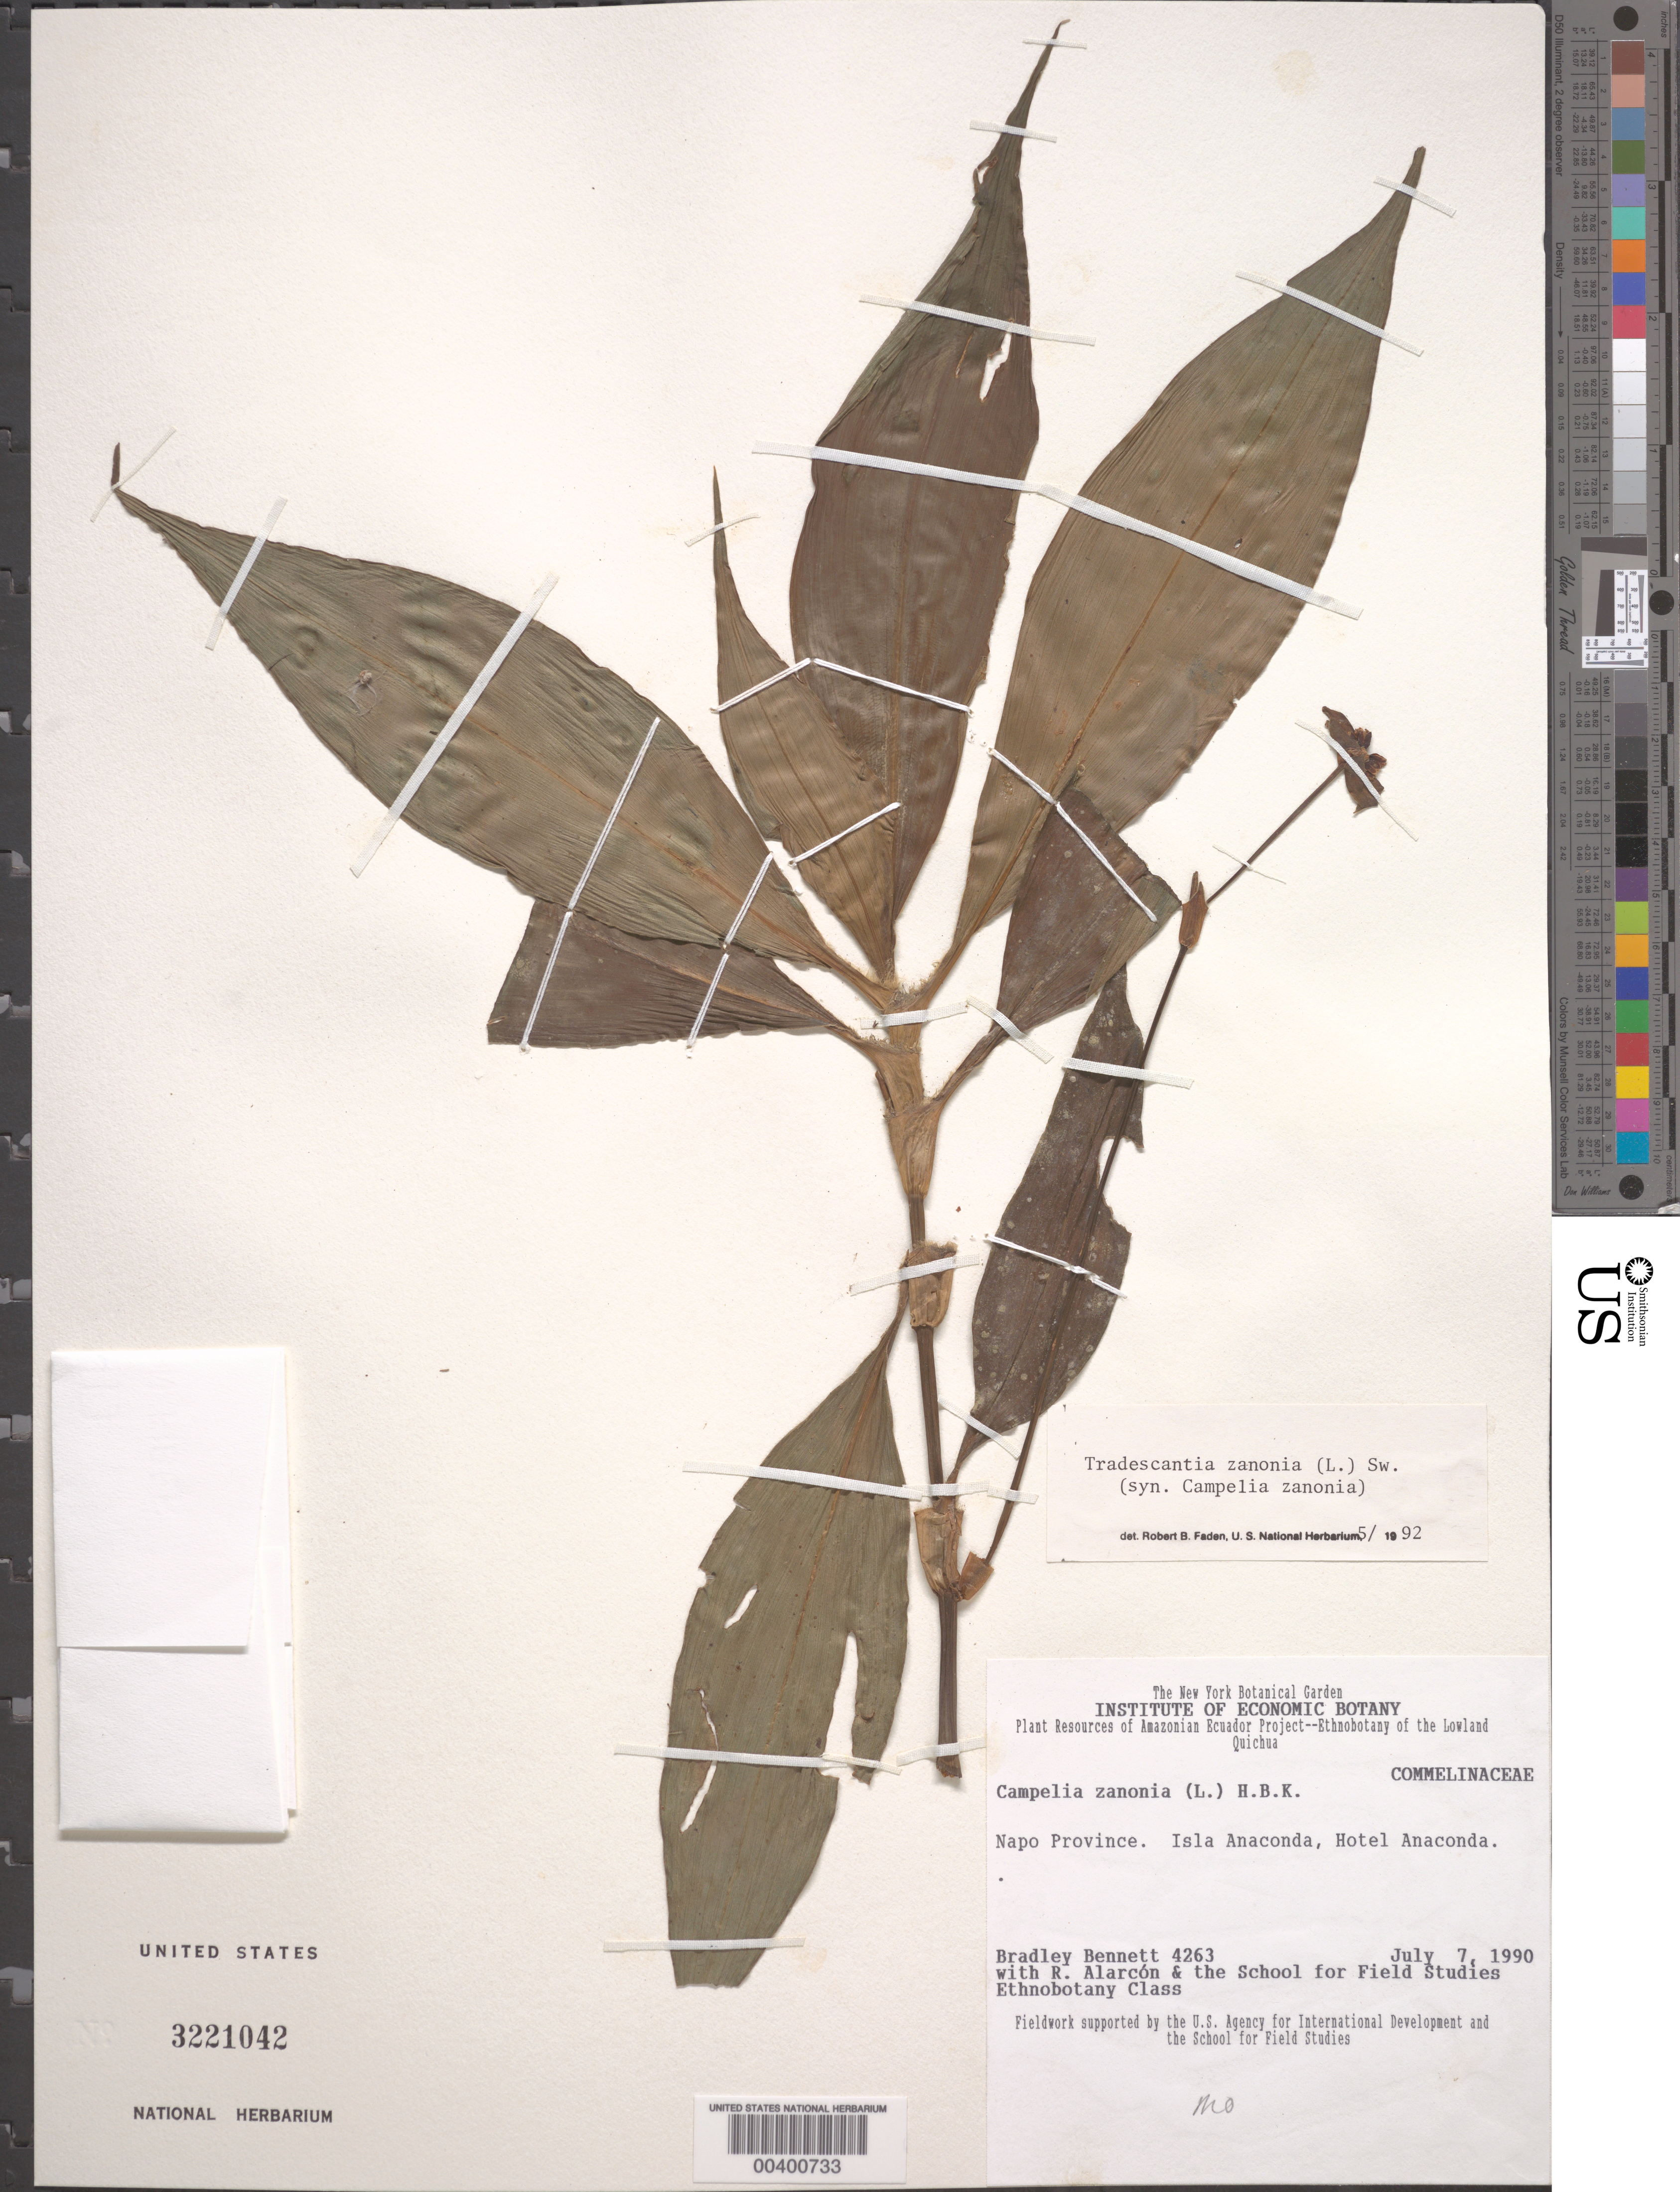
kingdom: Plantae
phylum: Tracheophyta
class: Liliopsida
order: Commelinales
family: Commelinaceae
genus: Tradescantia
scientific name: Tradescantia zanonia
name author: (L.) Sw.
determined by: Faden, Robert B., (US), Smithsonian Institution - National Museum of Natural History (UNITED STATES)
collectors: B. Bennett, R. Alarcon & Ethnobotany class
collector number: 4263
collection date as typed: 07 Jul 1990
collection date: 1990-07-07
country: Ecuador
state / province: Napo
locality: Isla anaconda, hotel anaconda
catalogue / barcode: US 3221042